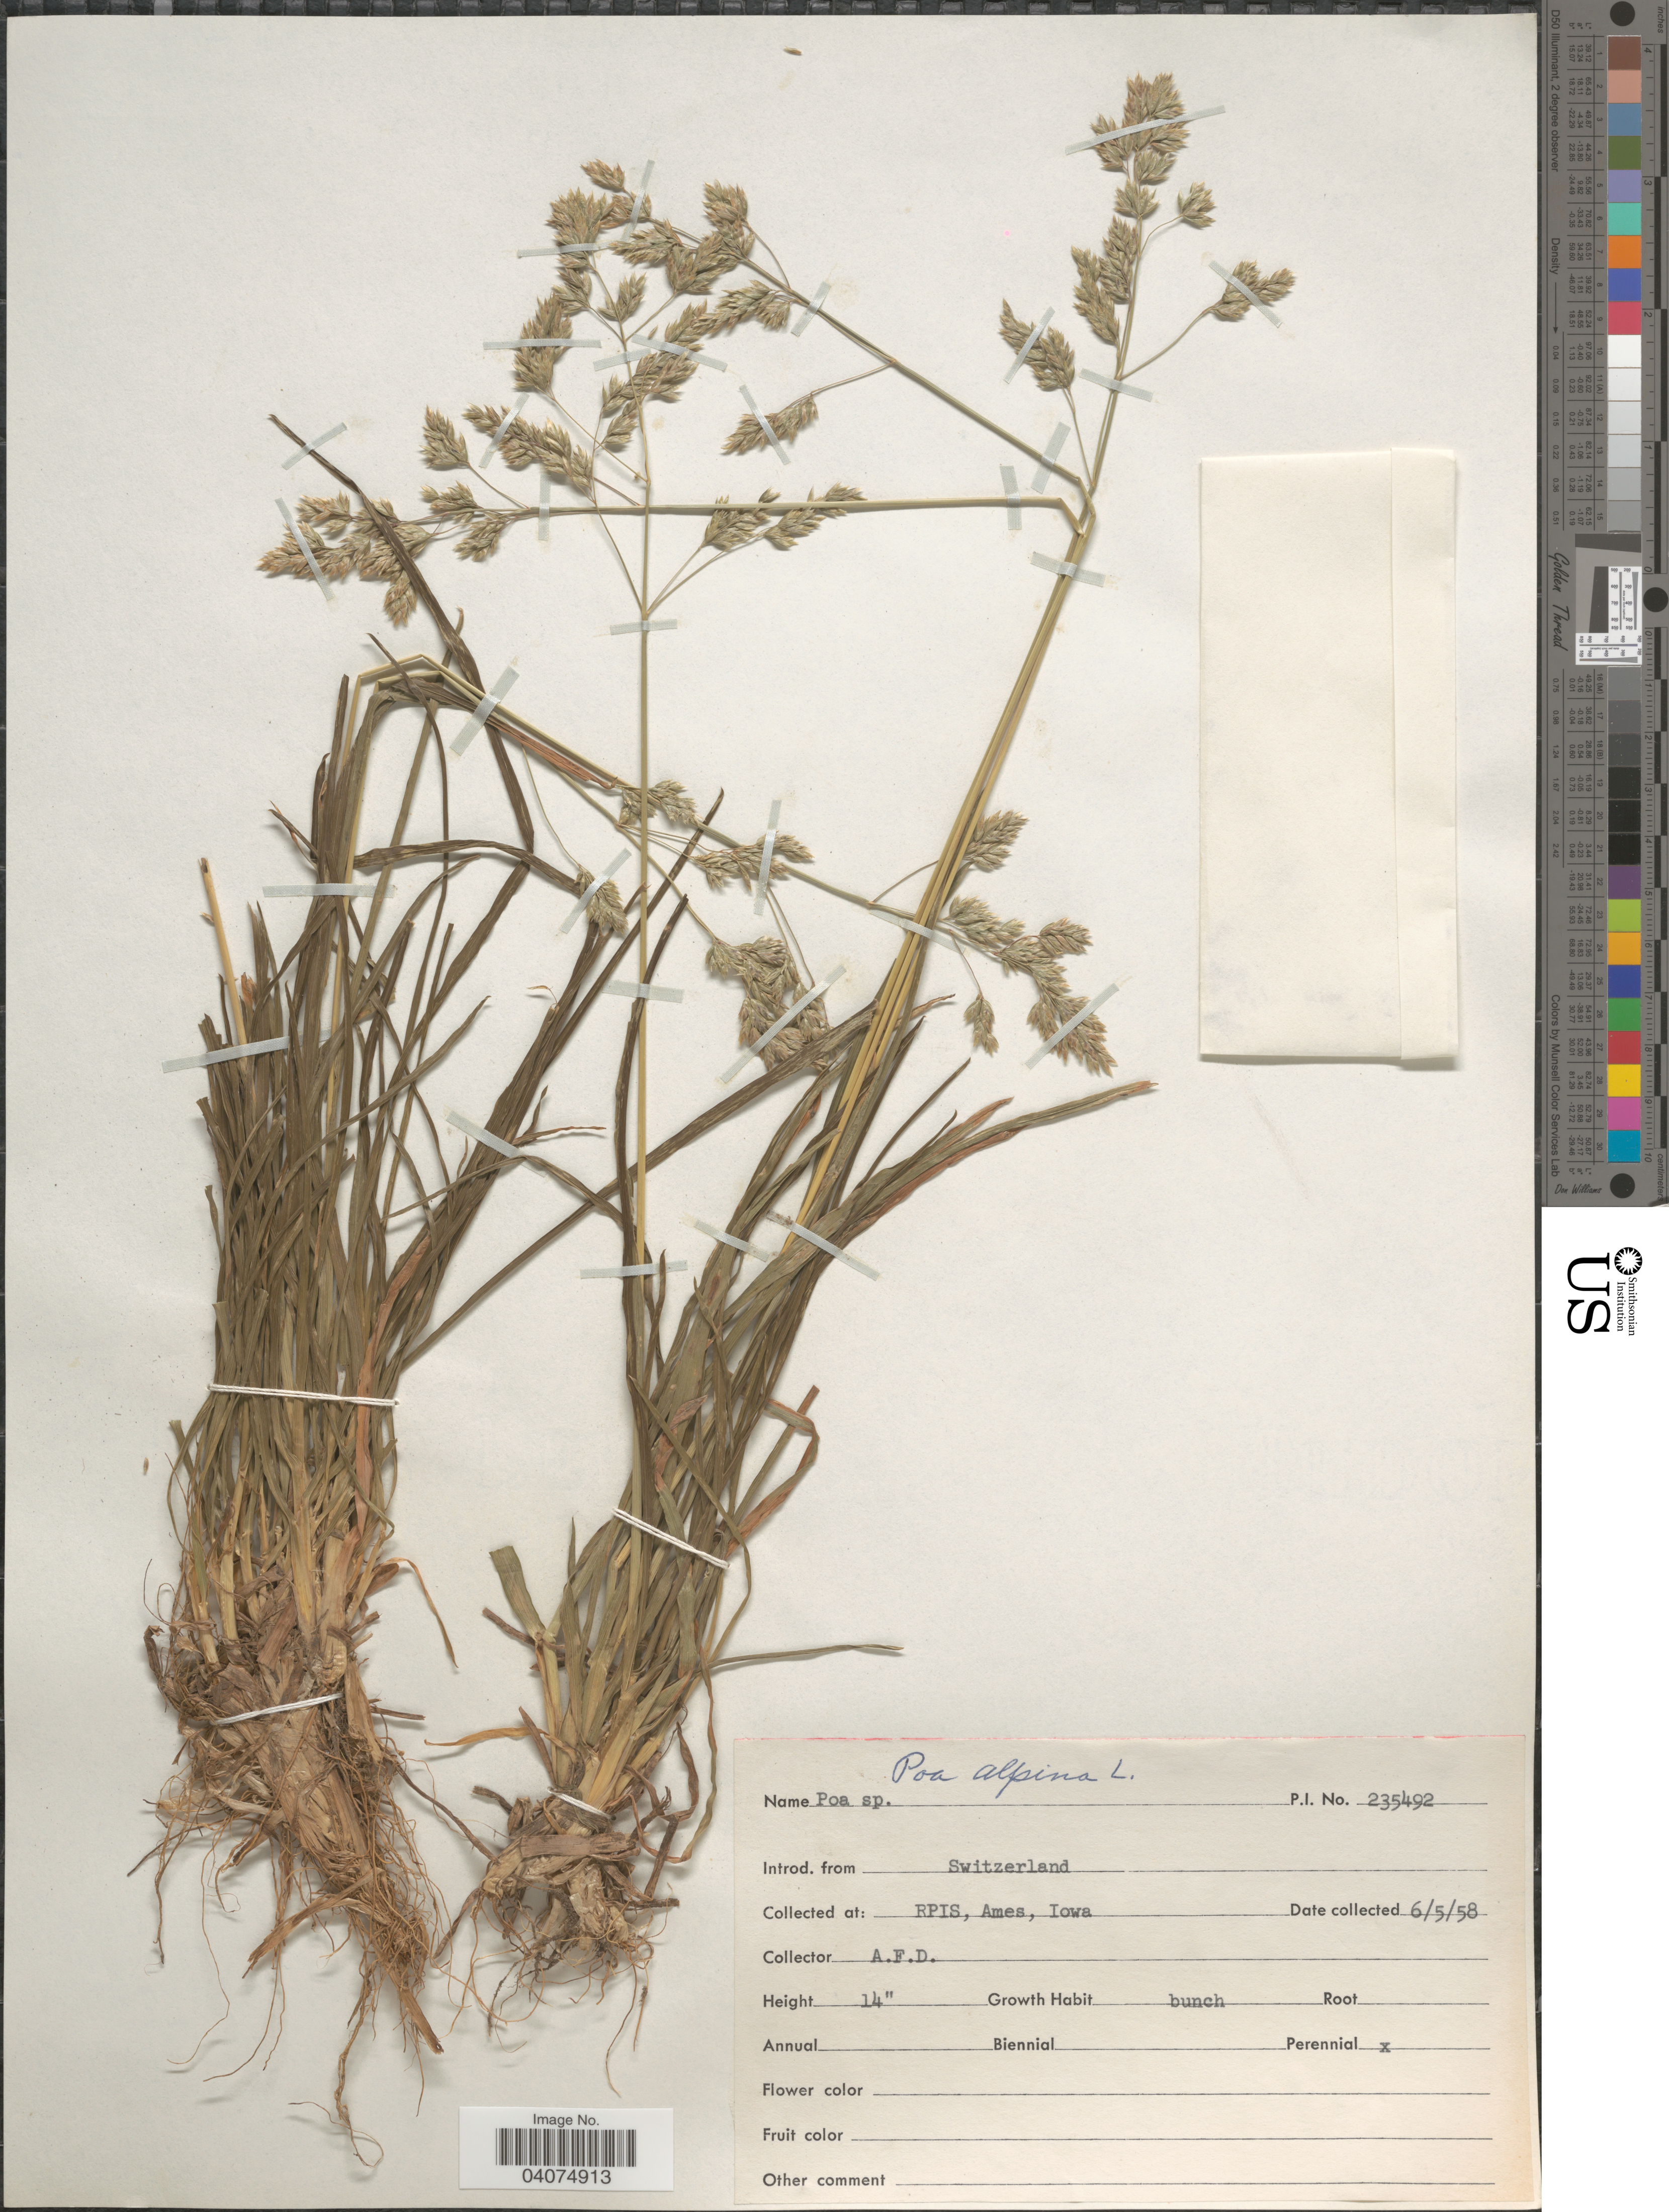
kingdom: Plantae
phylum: Tracheophyta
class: Liliopsida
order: Poales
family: Poaceae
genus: Poa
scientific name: Poa alpina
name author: L.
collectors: A. D.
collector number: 235492?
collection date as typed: Transcribed d/m/y: 5/6/58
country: United States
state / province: Iowa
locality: RPIS, Ames.